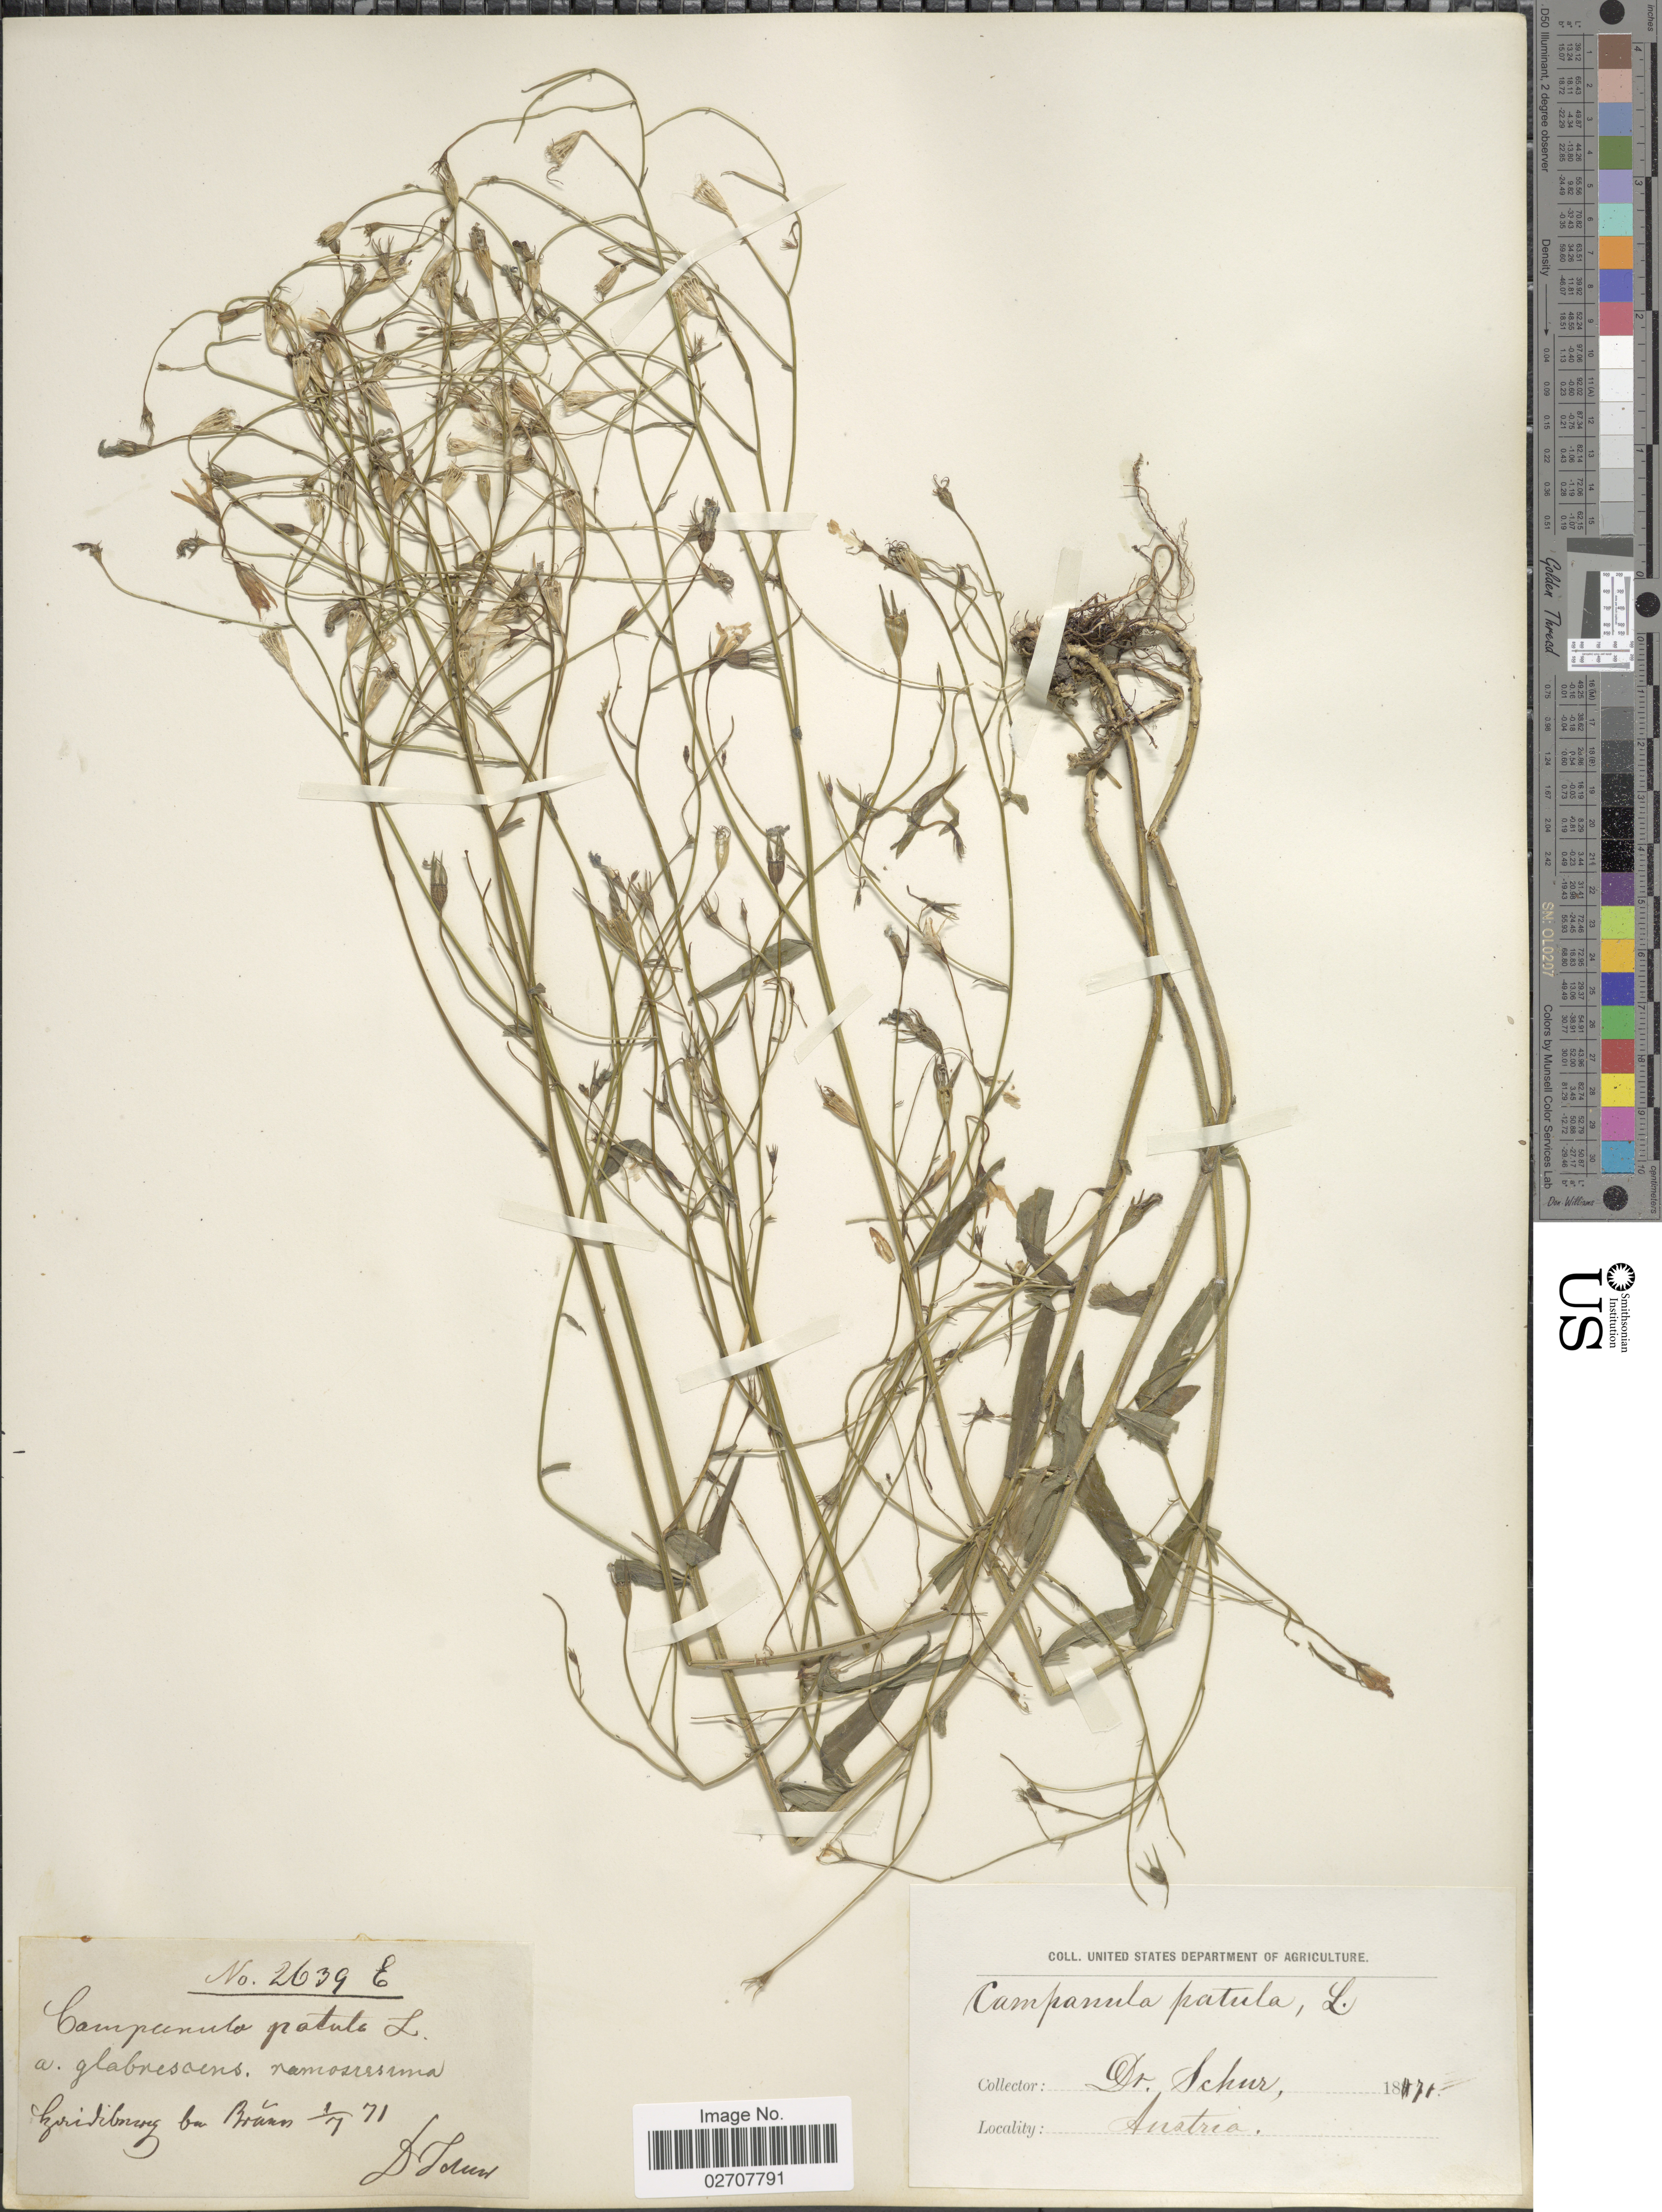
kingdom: Plantae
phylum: Tracheophyta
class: Magnoliopsida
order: Asterales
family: Campanulaceae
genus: Campanula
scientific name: Campanula patula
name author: L.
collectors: Schur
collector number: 2639 E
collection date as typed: Transcribed d/m/y: 1/7/71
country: Austria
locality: Loidbourg bei Brunn